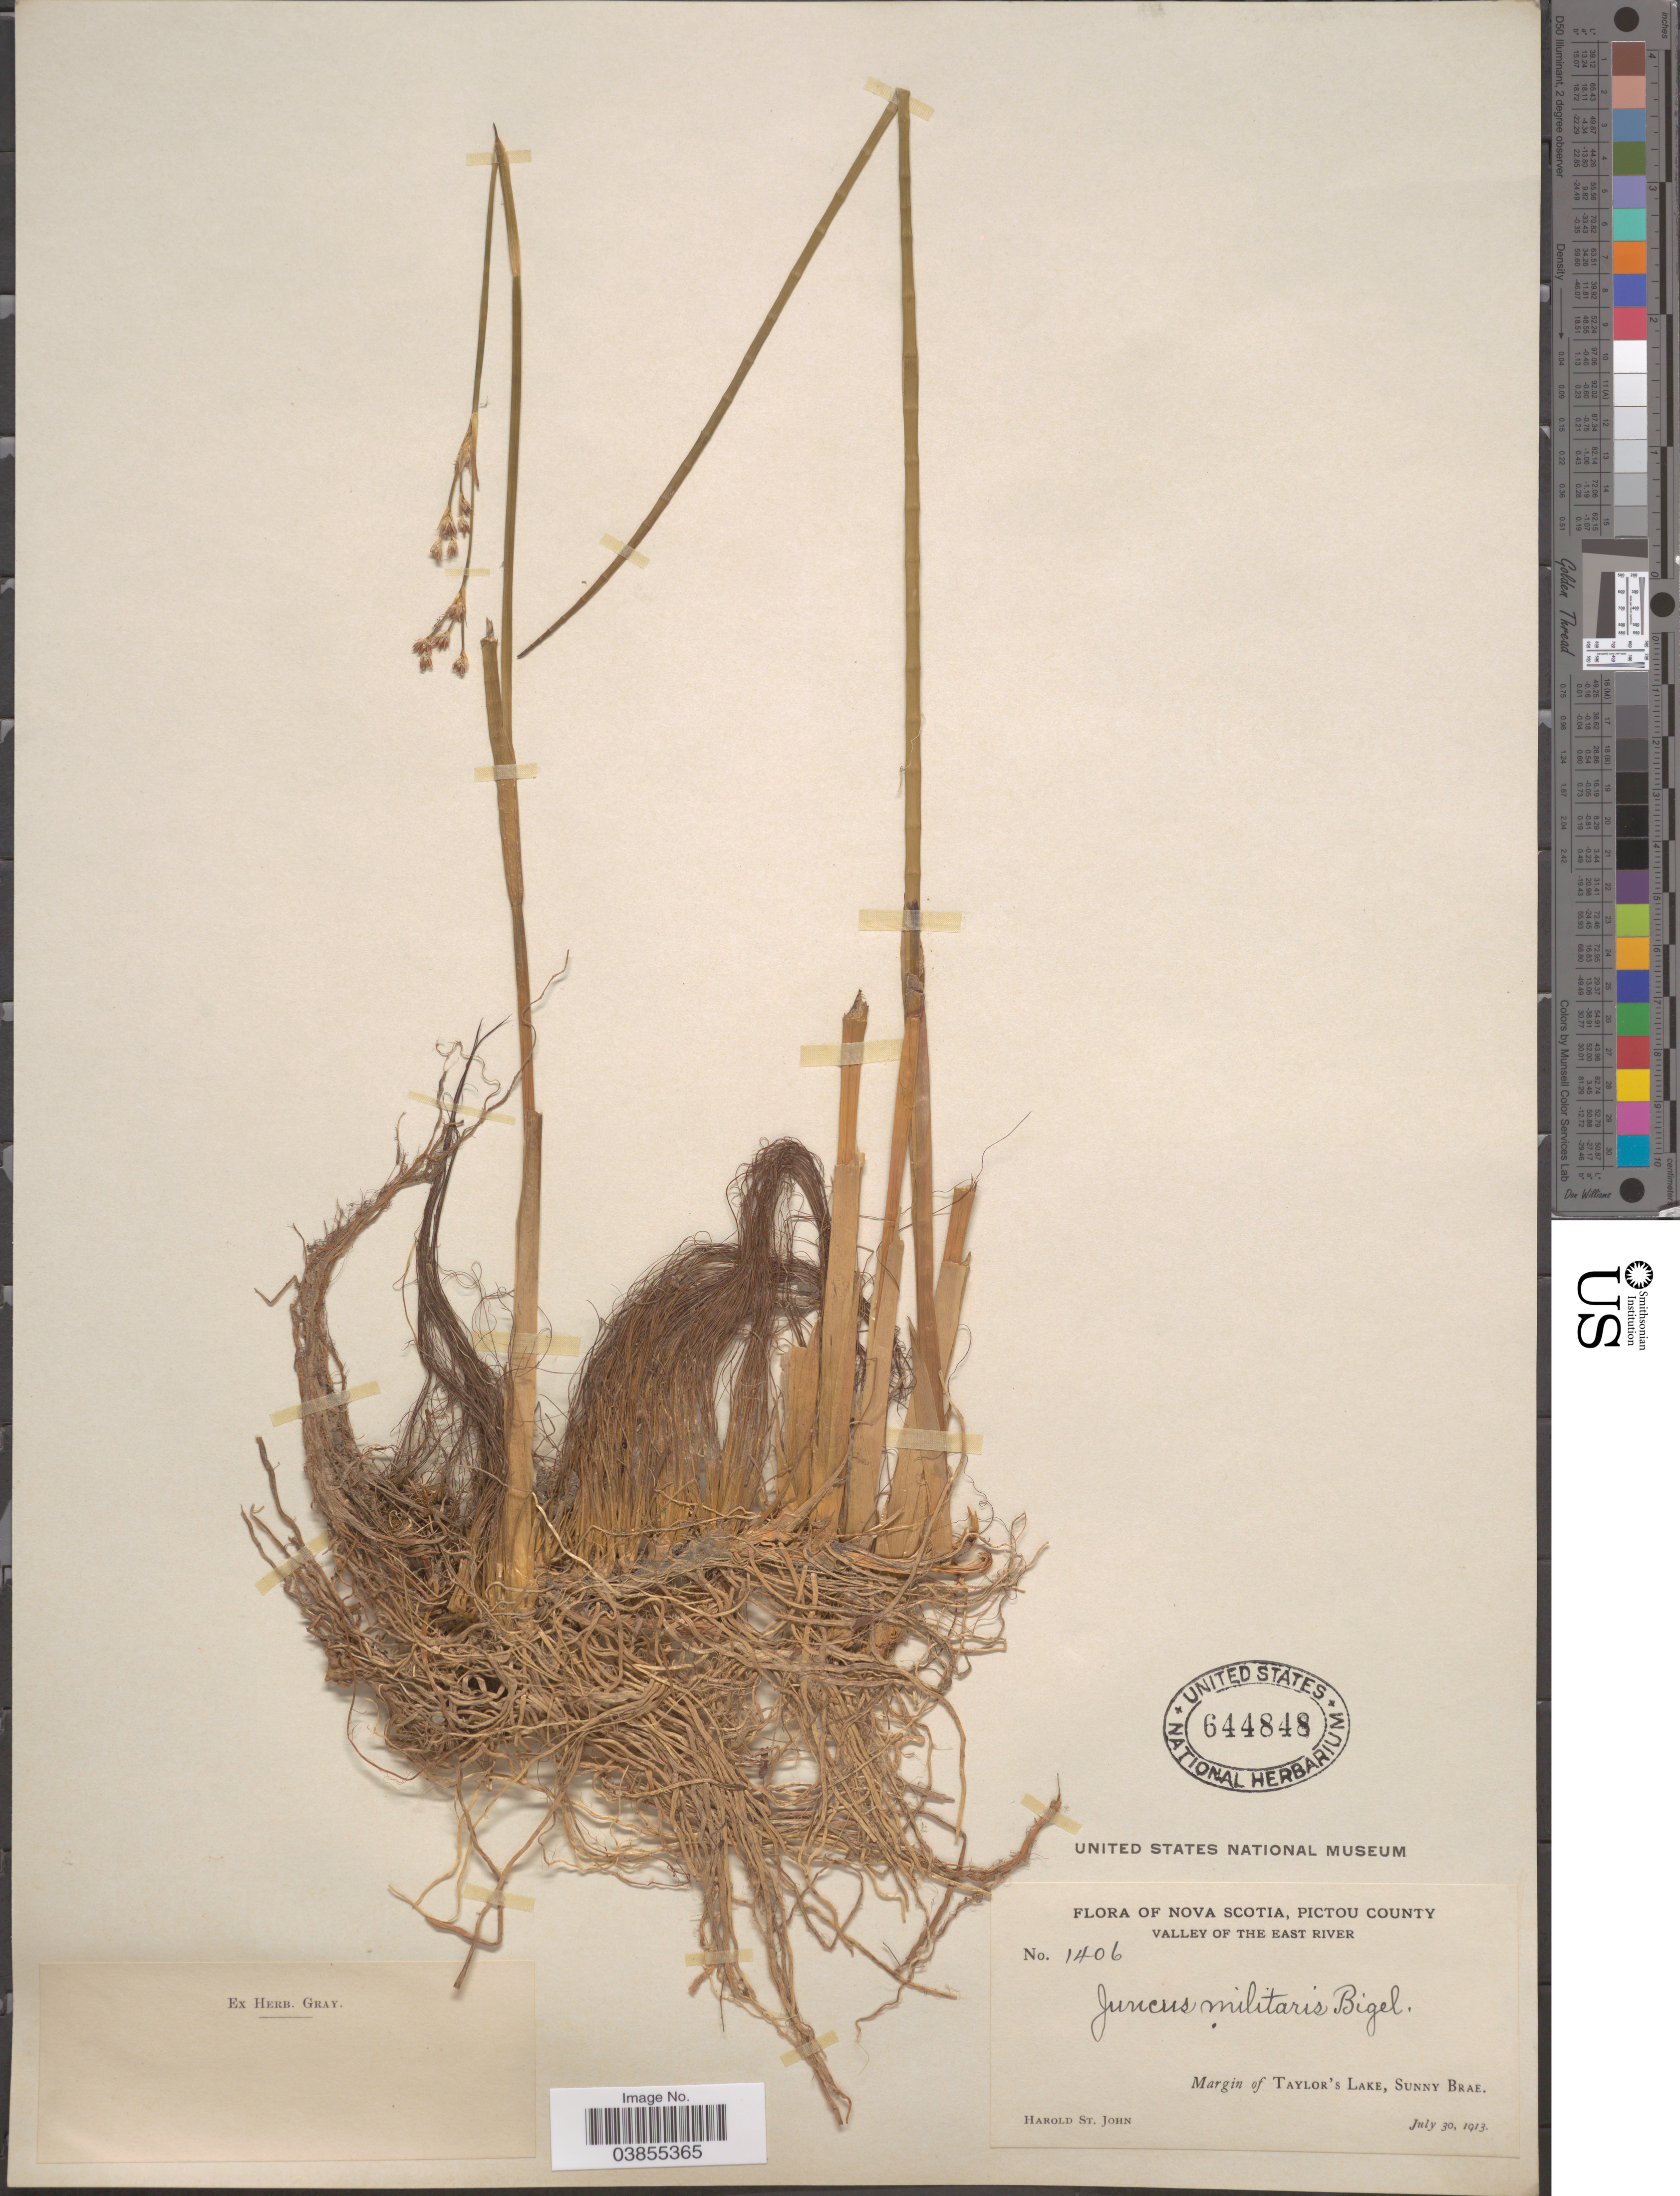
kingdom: Plantae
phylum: Tracheophyta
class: Liliopsida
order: Poales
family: Juncaceae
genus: Juncus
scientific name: Juncus militaris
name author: Bigelow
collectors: H. St. John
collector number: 1406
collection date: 1913-07-30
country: Canada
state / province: Nova Scotia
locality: Pictou County. Valley of the East River. Margin of Taylor's Lake, Sunny Brae.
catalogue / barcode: US 644848